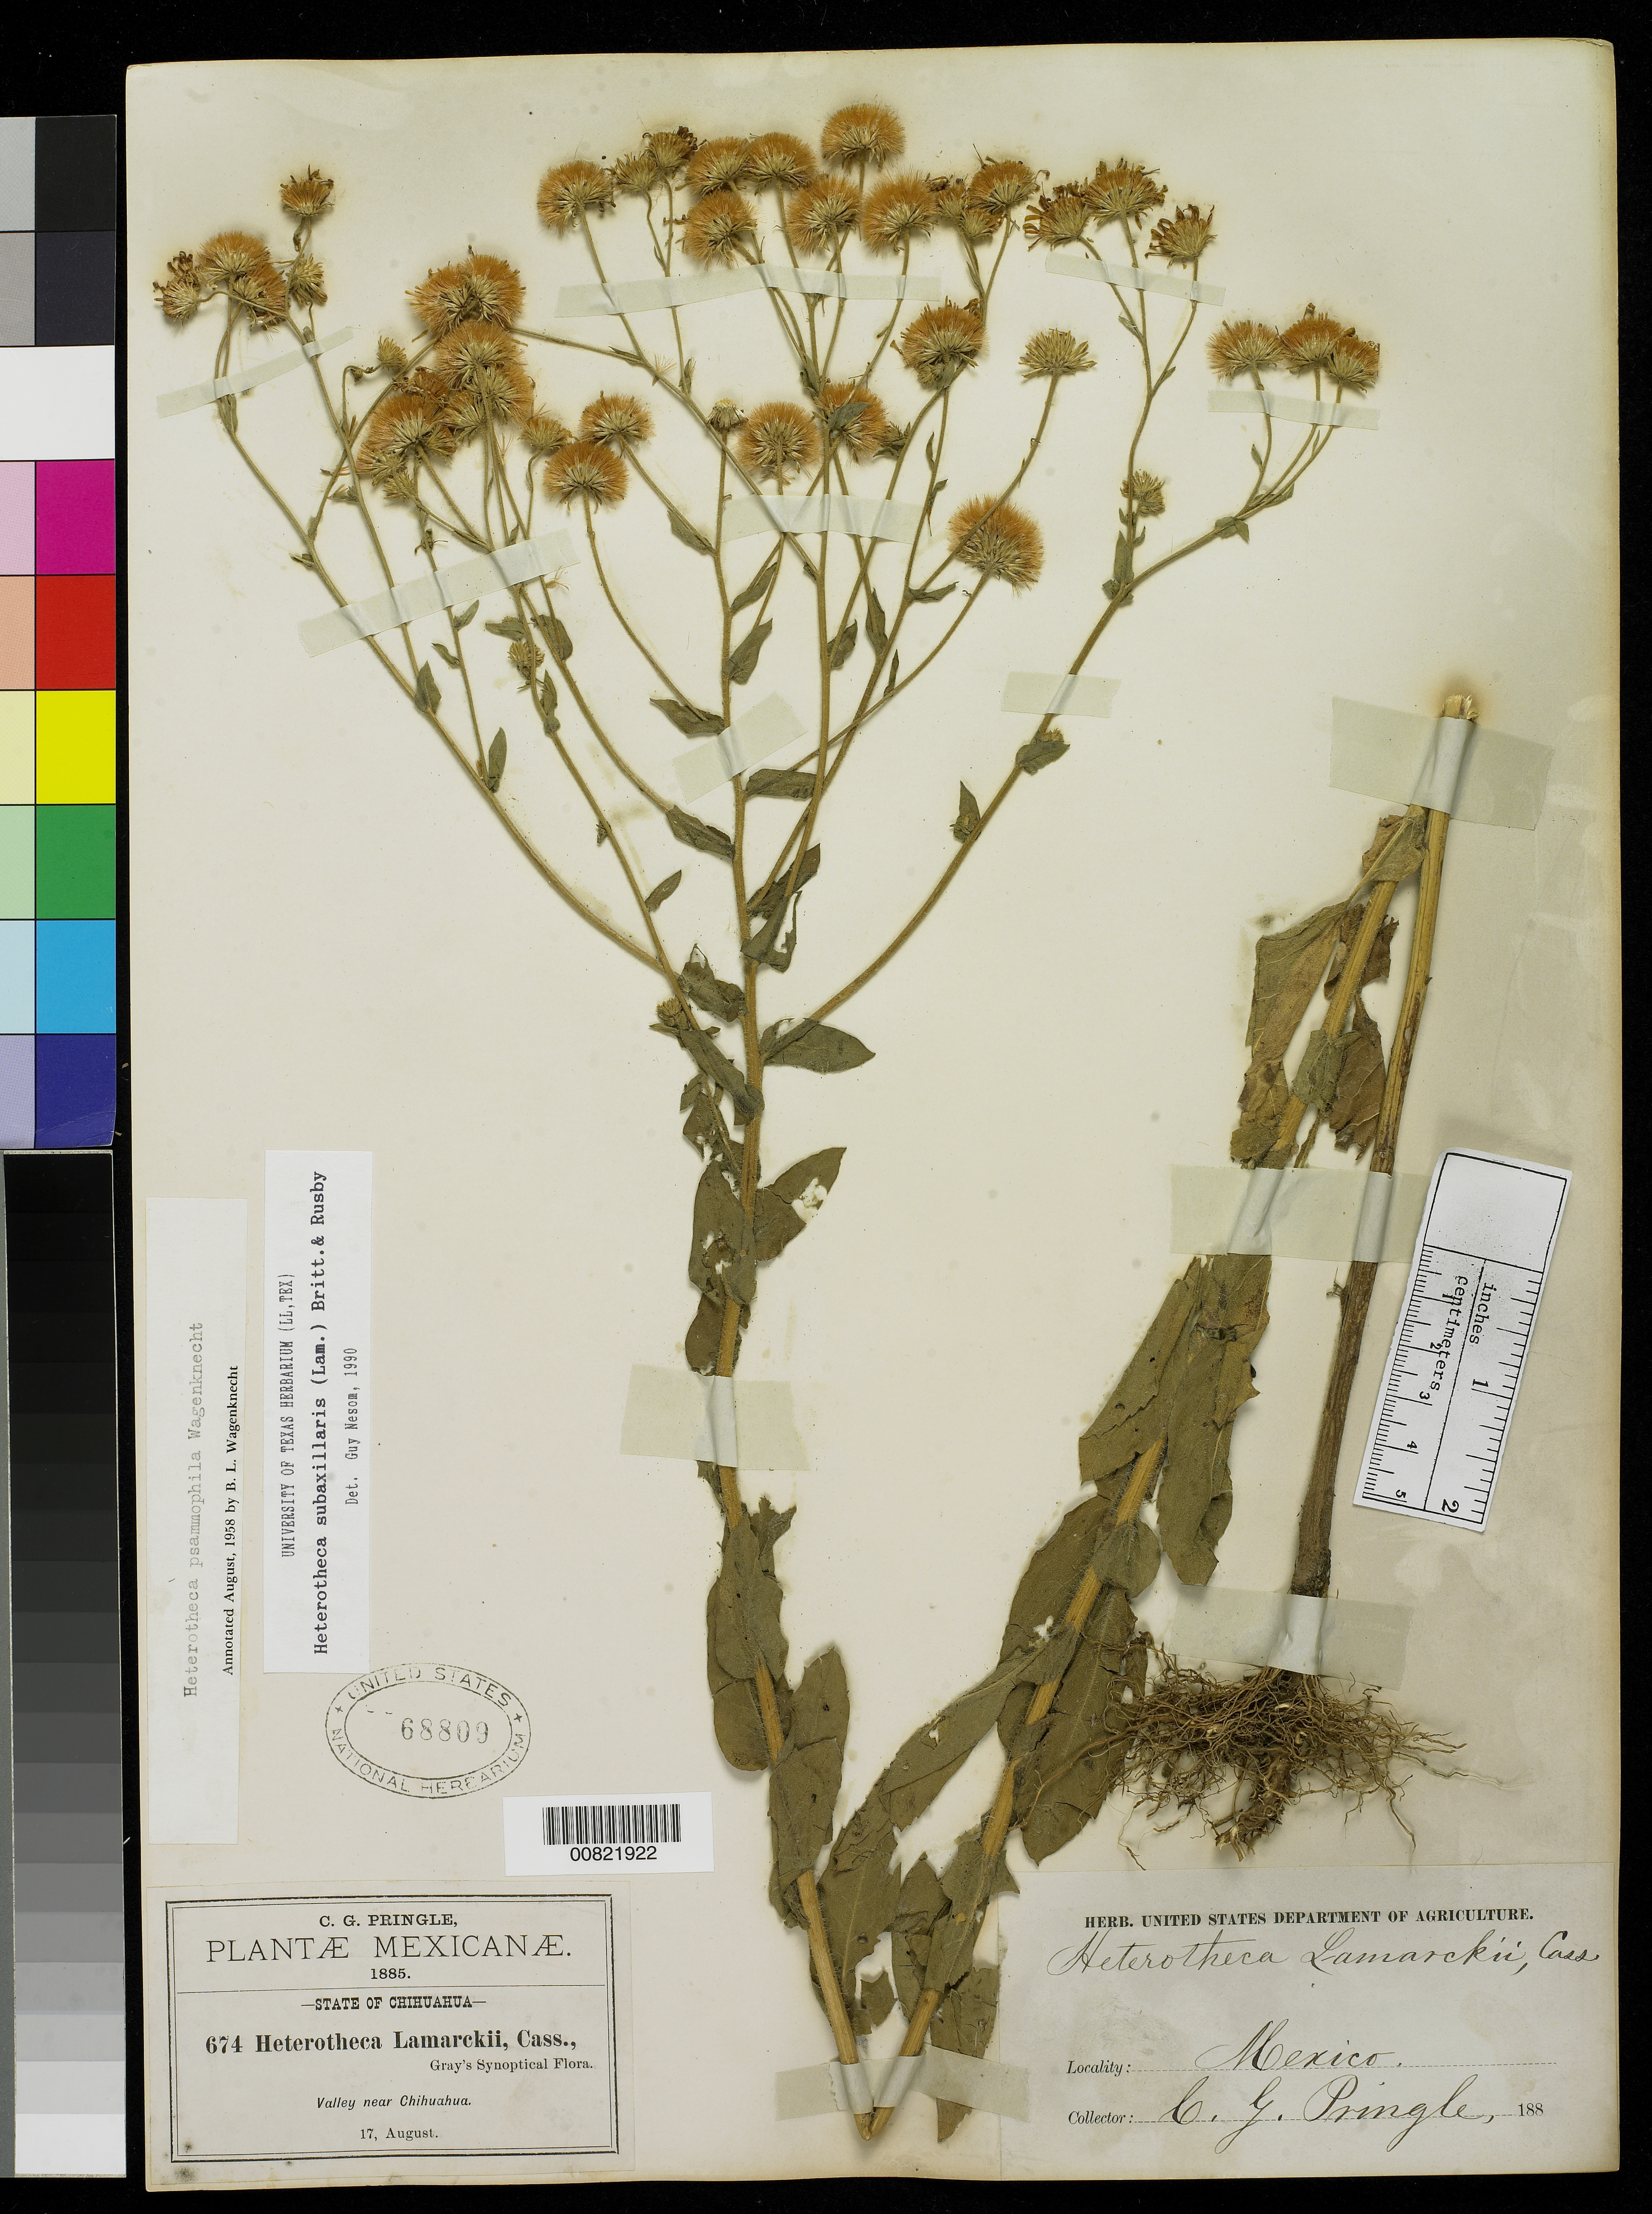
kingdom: Plantae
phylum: Tracheophyta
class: Magnoliopsida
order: Asterales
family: Asteraceae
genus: Heterotheca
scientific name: Heterotheca subaxillaris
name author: (Lam.) Britton & Rusby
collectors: C. G. Pringle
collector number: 674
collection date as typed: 17 Aug 1885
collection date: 1885-08-17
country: Mexico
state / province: Chihuahua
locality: Valley near Chihuahua.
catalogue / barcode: US 68809